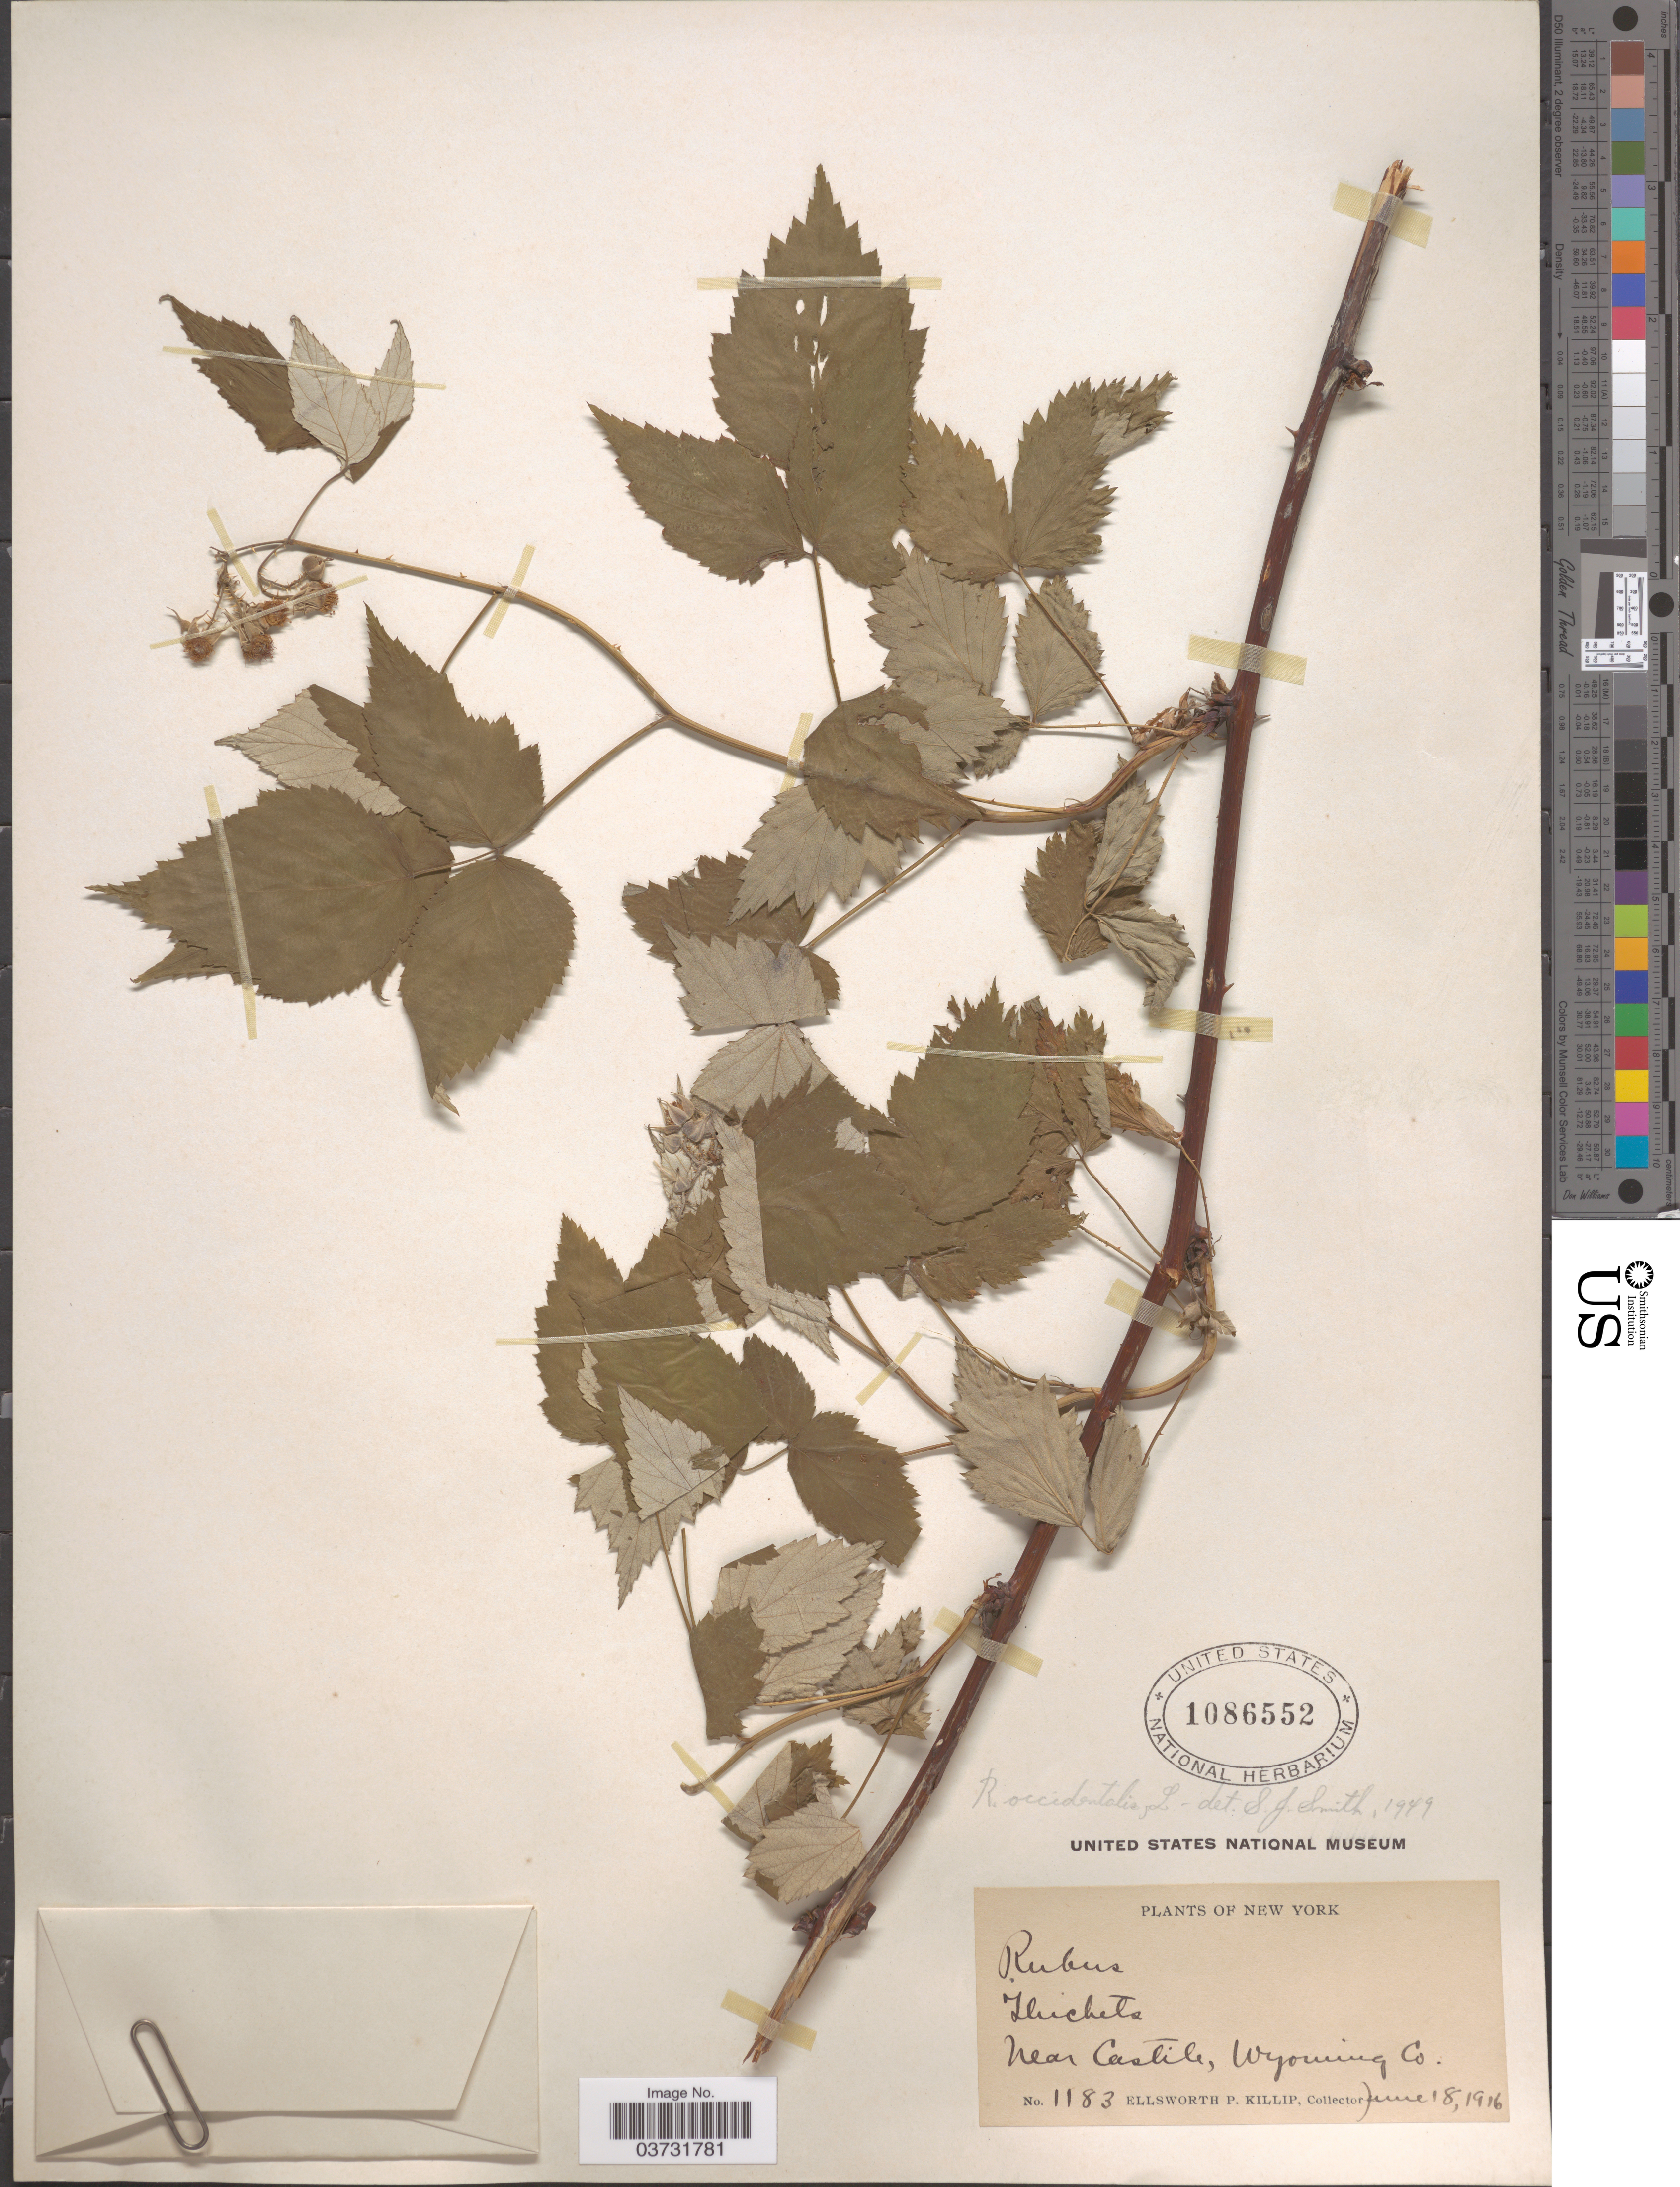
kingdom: Plantae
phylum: Tracheophyta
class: Magnoliopsida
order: Rosales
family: Rosaceae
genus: Rubus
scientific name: Rubus occidentalis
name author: L.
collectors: E. P. Killip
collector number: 1183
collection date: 1916-06-18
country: United States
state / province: New York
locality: Near Castile, Wyoming Co.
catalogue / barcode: US 1086552